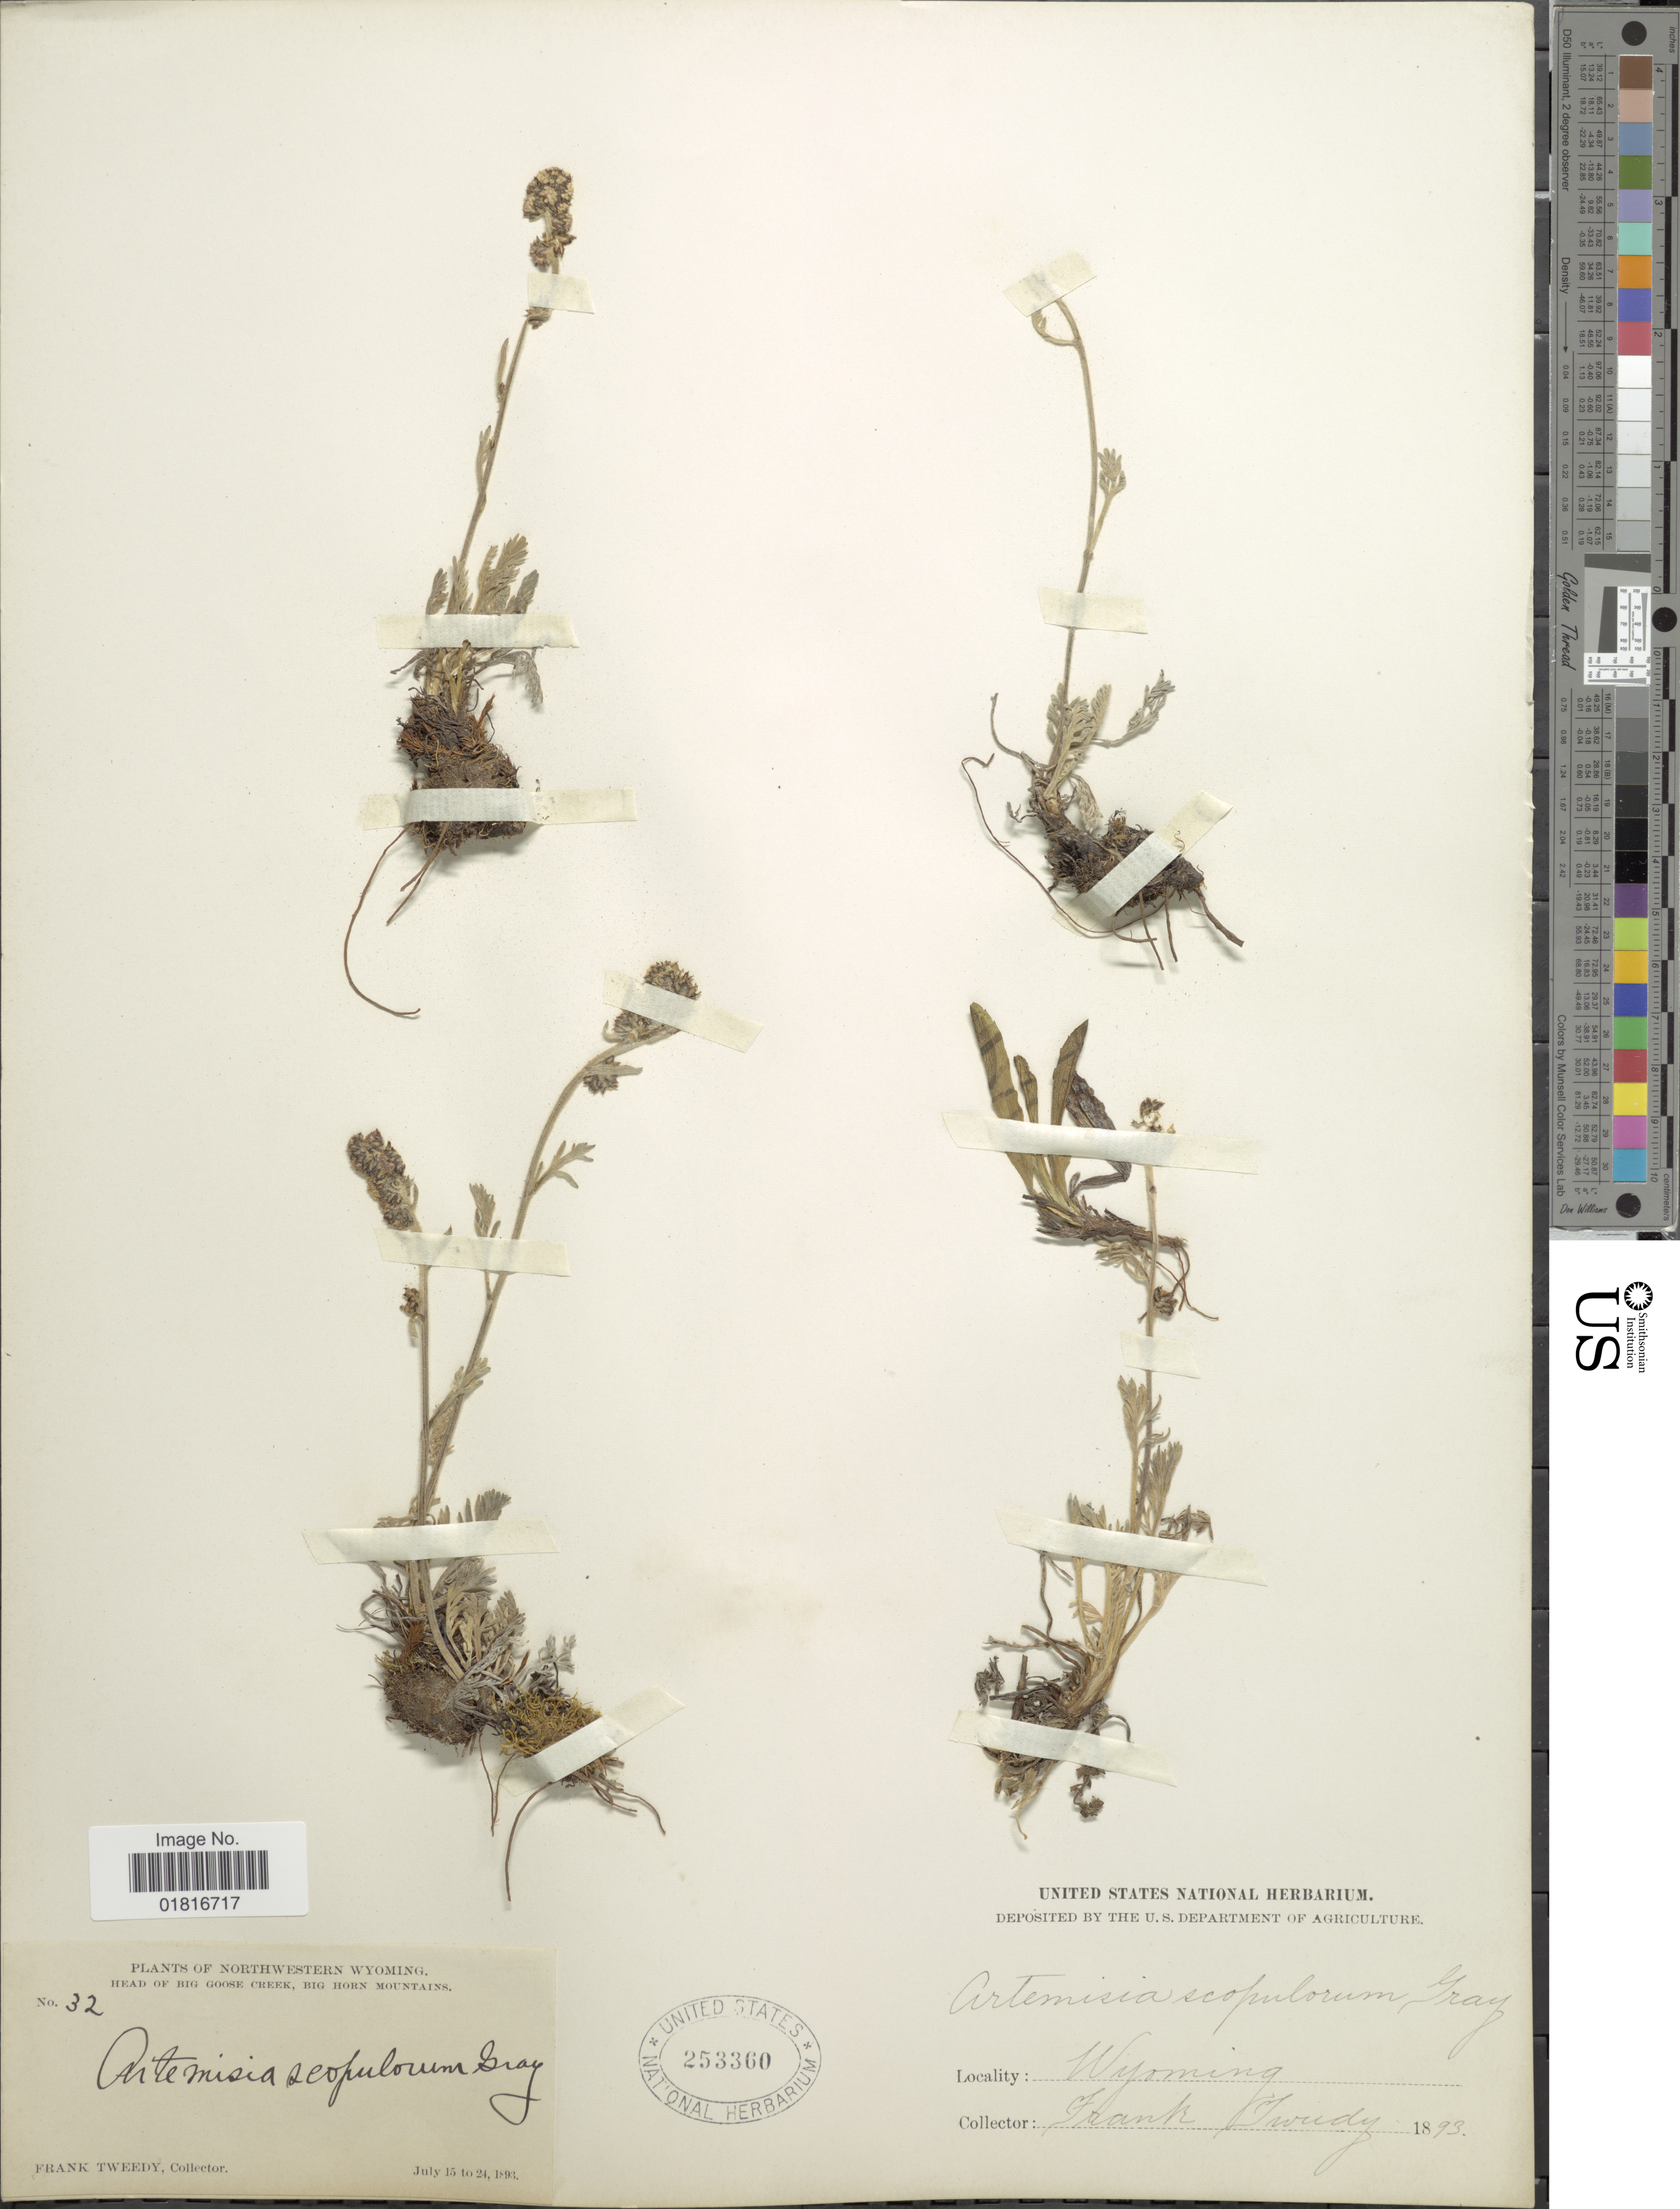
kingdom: Plantae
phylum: Tracheophyta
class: Magnoliopsida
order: Asterales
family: Asteraceae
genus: Artemisia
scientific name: Artemisia scopulorum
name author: A. Gray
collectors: F. Tweedy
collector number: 32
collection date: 1893-07-15/1893-07-24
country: United States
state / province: Wyoming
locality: Northwestern Wyoming, Head of Big Goose Creek, Big Horn Mountains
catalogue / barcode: US 253360